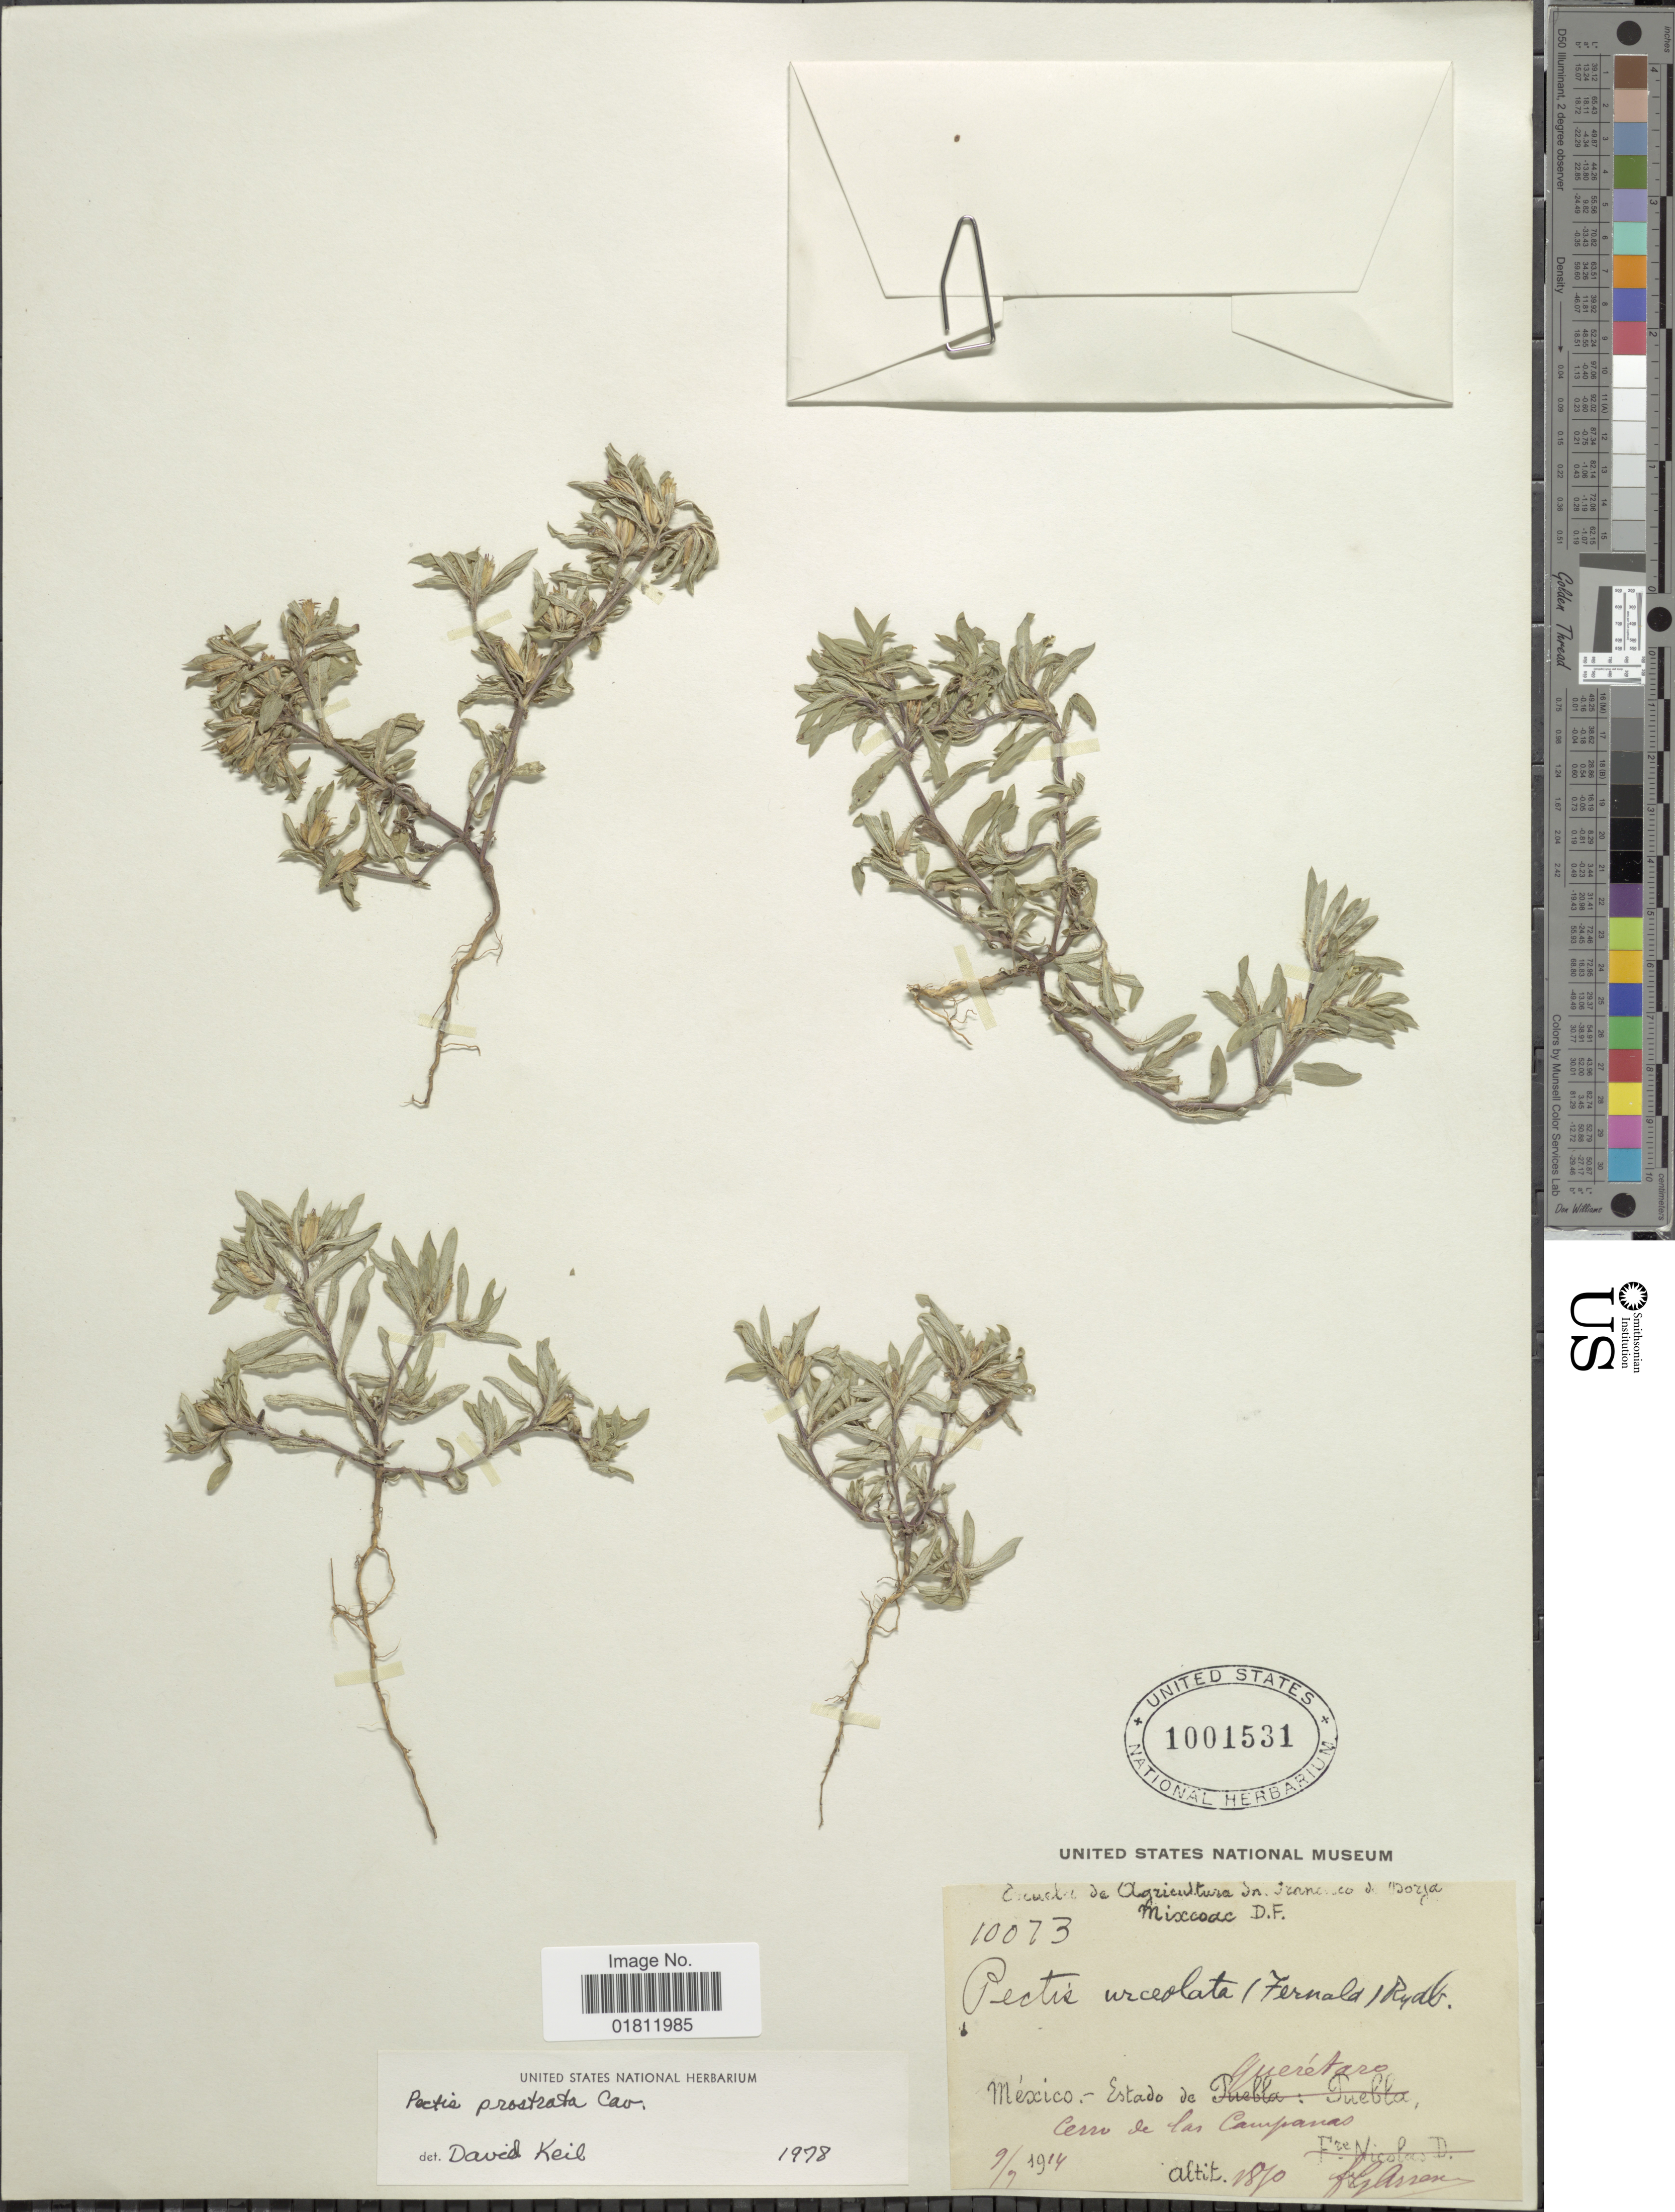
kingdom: Plantae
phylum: Tracheophyta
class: Magnoliopsida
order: Asterales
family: Asteraceae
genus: Pectis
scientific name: Pectis prostrata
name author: Cav.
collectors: Bro. G. Arsène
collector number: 10073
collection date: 1914-09-09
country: Mexico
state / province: Querétaro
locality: Mexico.- Estado de Queretaro, Cerro de las Campanas.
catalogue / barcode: US 1001531